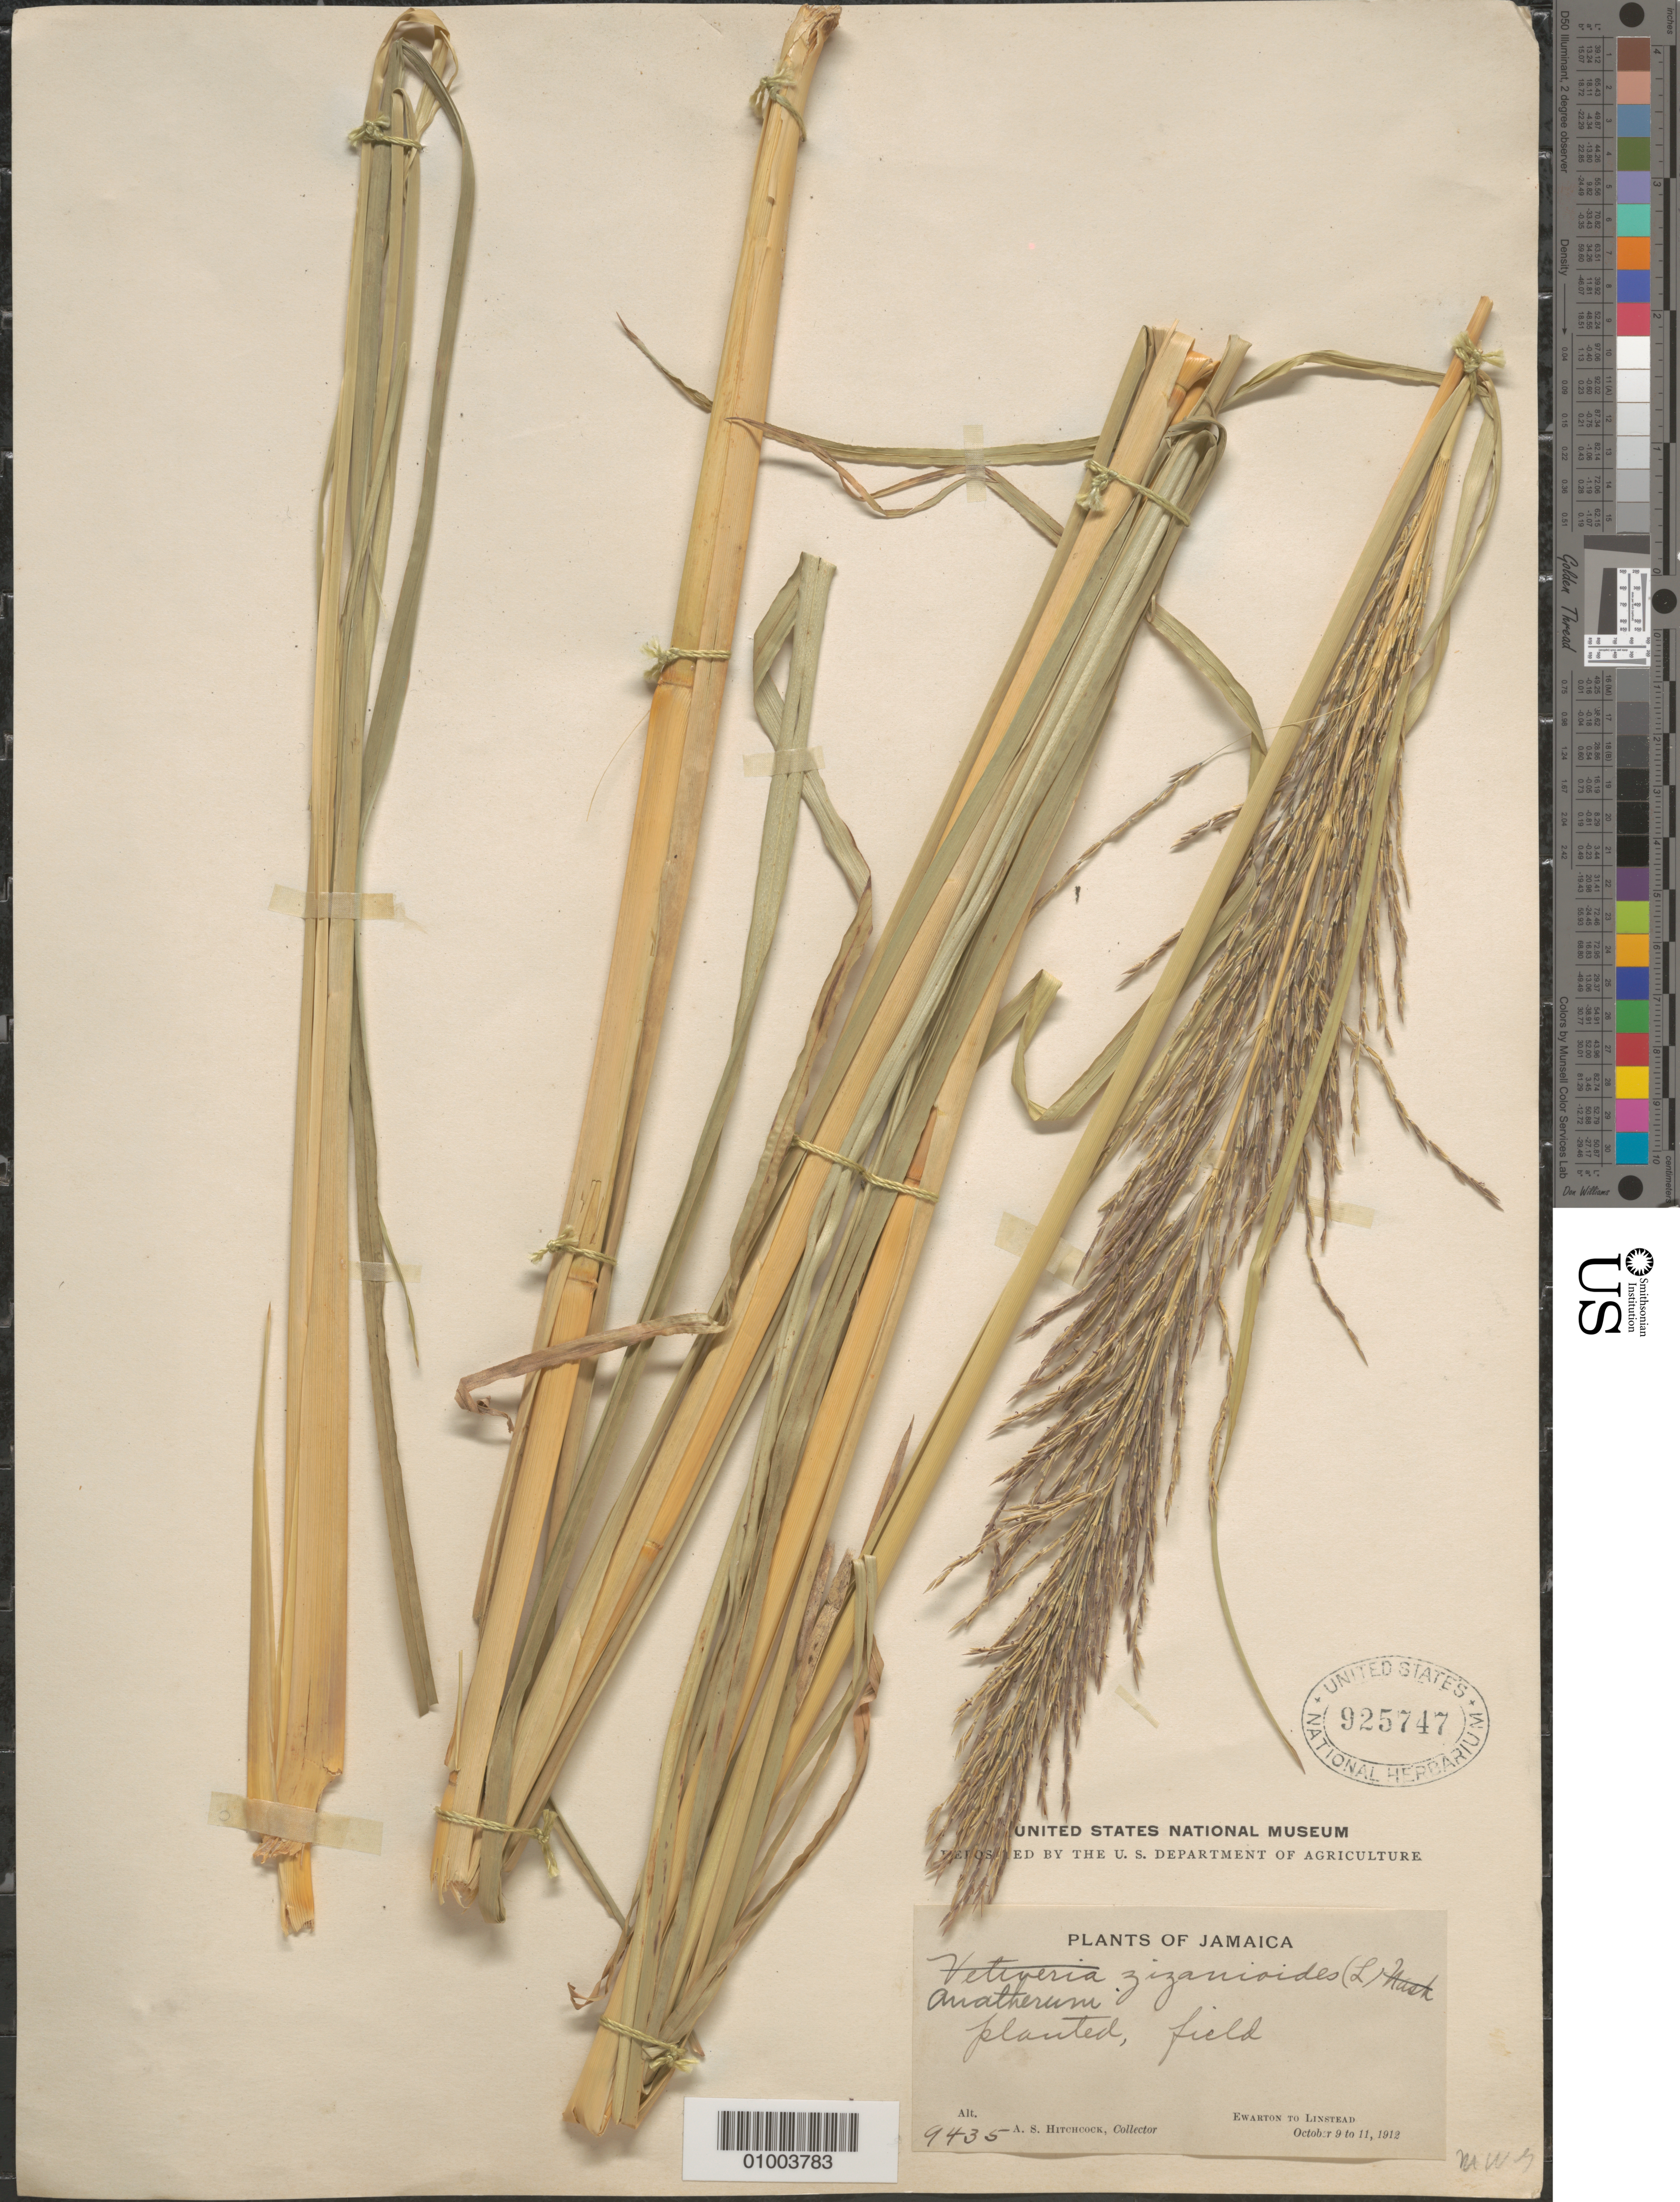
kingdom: Plantae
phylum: Tracheophyta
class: Liliopsida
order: Poales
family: Poaceae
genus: Vetiveria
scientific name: Vetiveria zizanioides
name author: (L.) Nash ex Small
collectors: A. S. Hitchcock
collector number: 9435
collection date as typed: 09 Oct 1912 to 11 Oct 1912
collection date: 1912-10-09/1912-10-11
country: Jamaica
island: Jamaica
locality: Planted, field.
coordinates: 0 N, 0 E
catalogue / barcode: US 925747